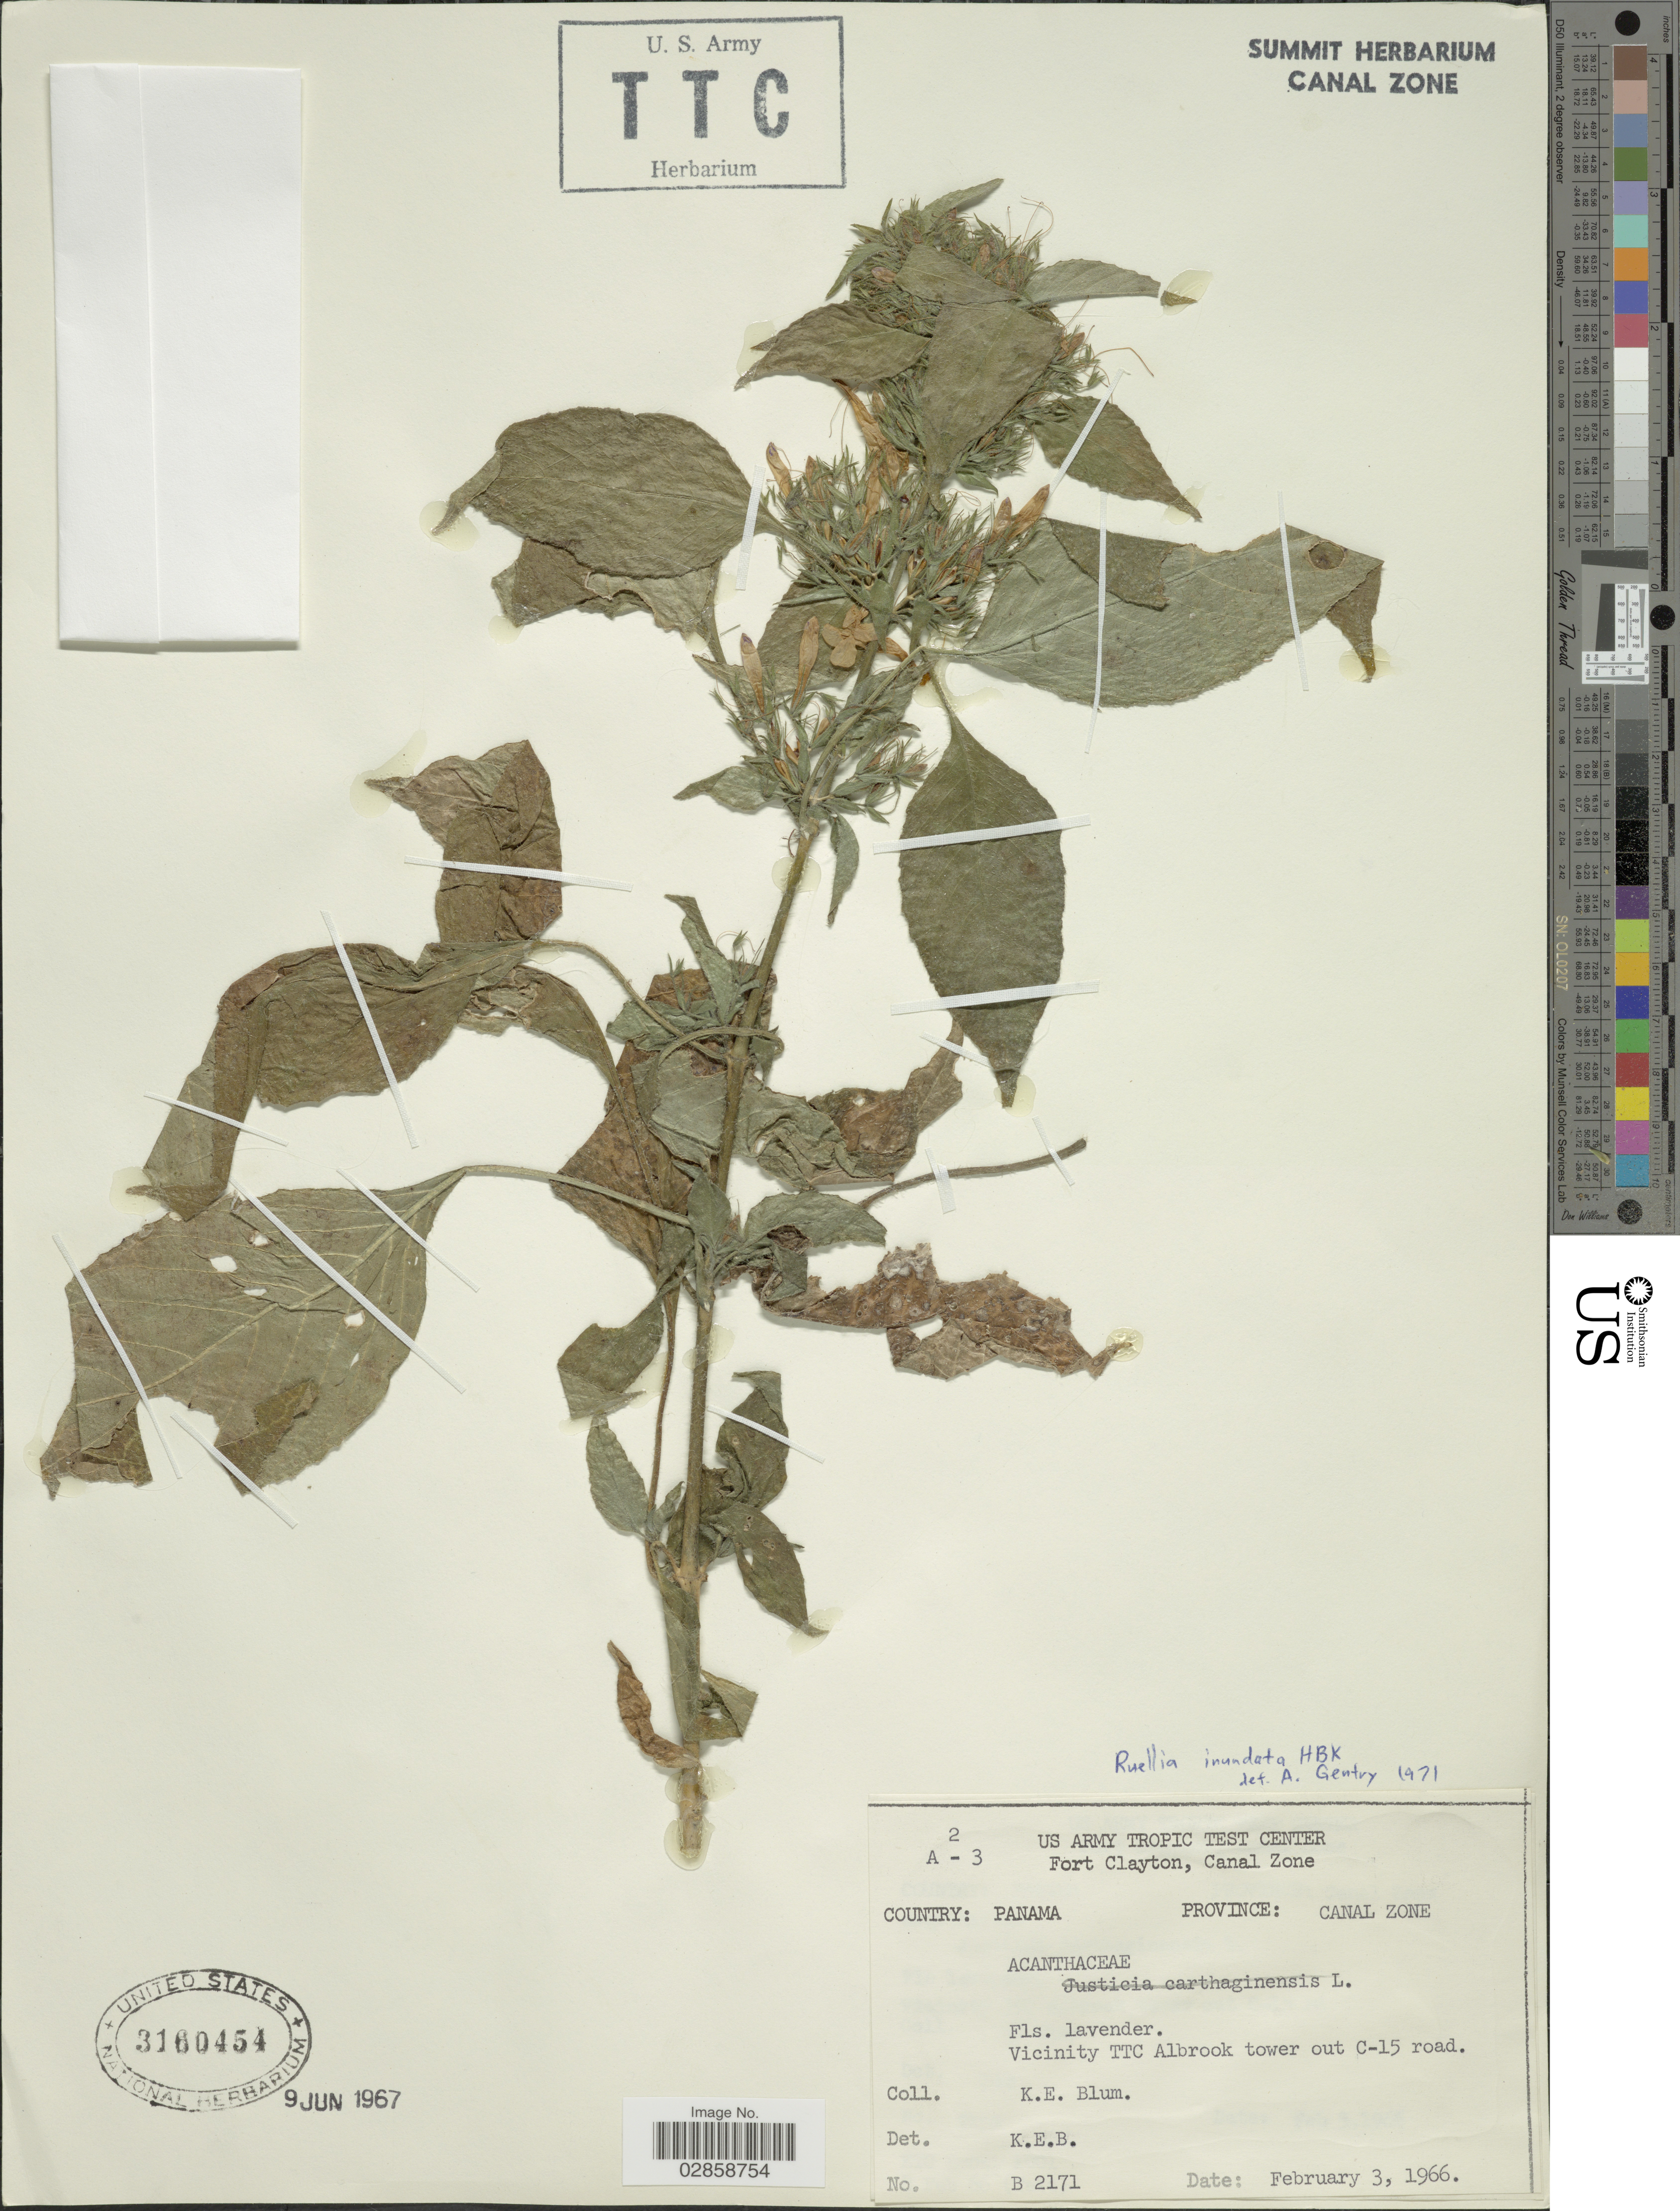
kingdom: Plantae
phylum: Tracheophyta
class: Magnoliopsida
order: Lamiales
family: Acanthaceae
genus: Ruellia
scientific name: Ruellia inundata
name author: Kunth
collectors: K. E. Blum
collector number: B2171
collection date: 1966-02-03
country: Panama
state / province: Colón / Panamá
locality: Province: Canal Zone. Vicinity TTC Albrook tower out C-15 road.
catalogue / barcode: US 3160454